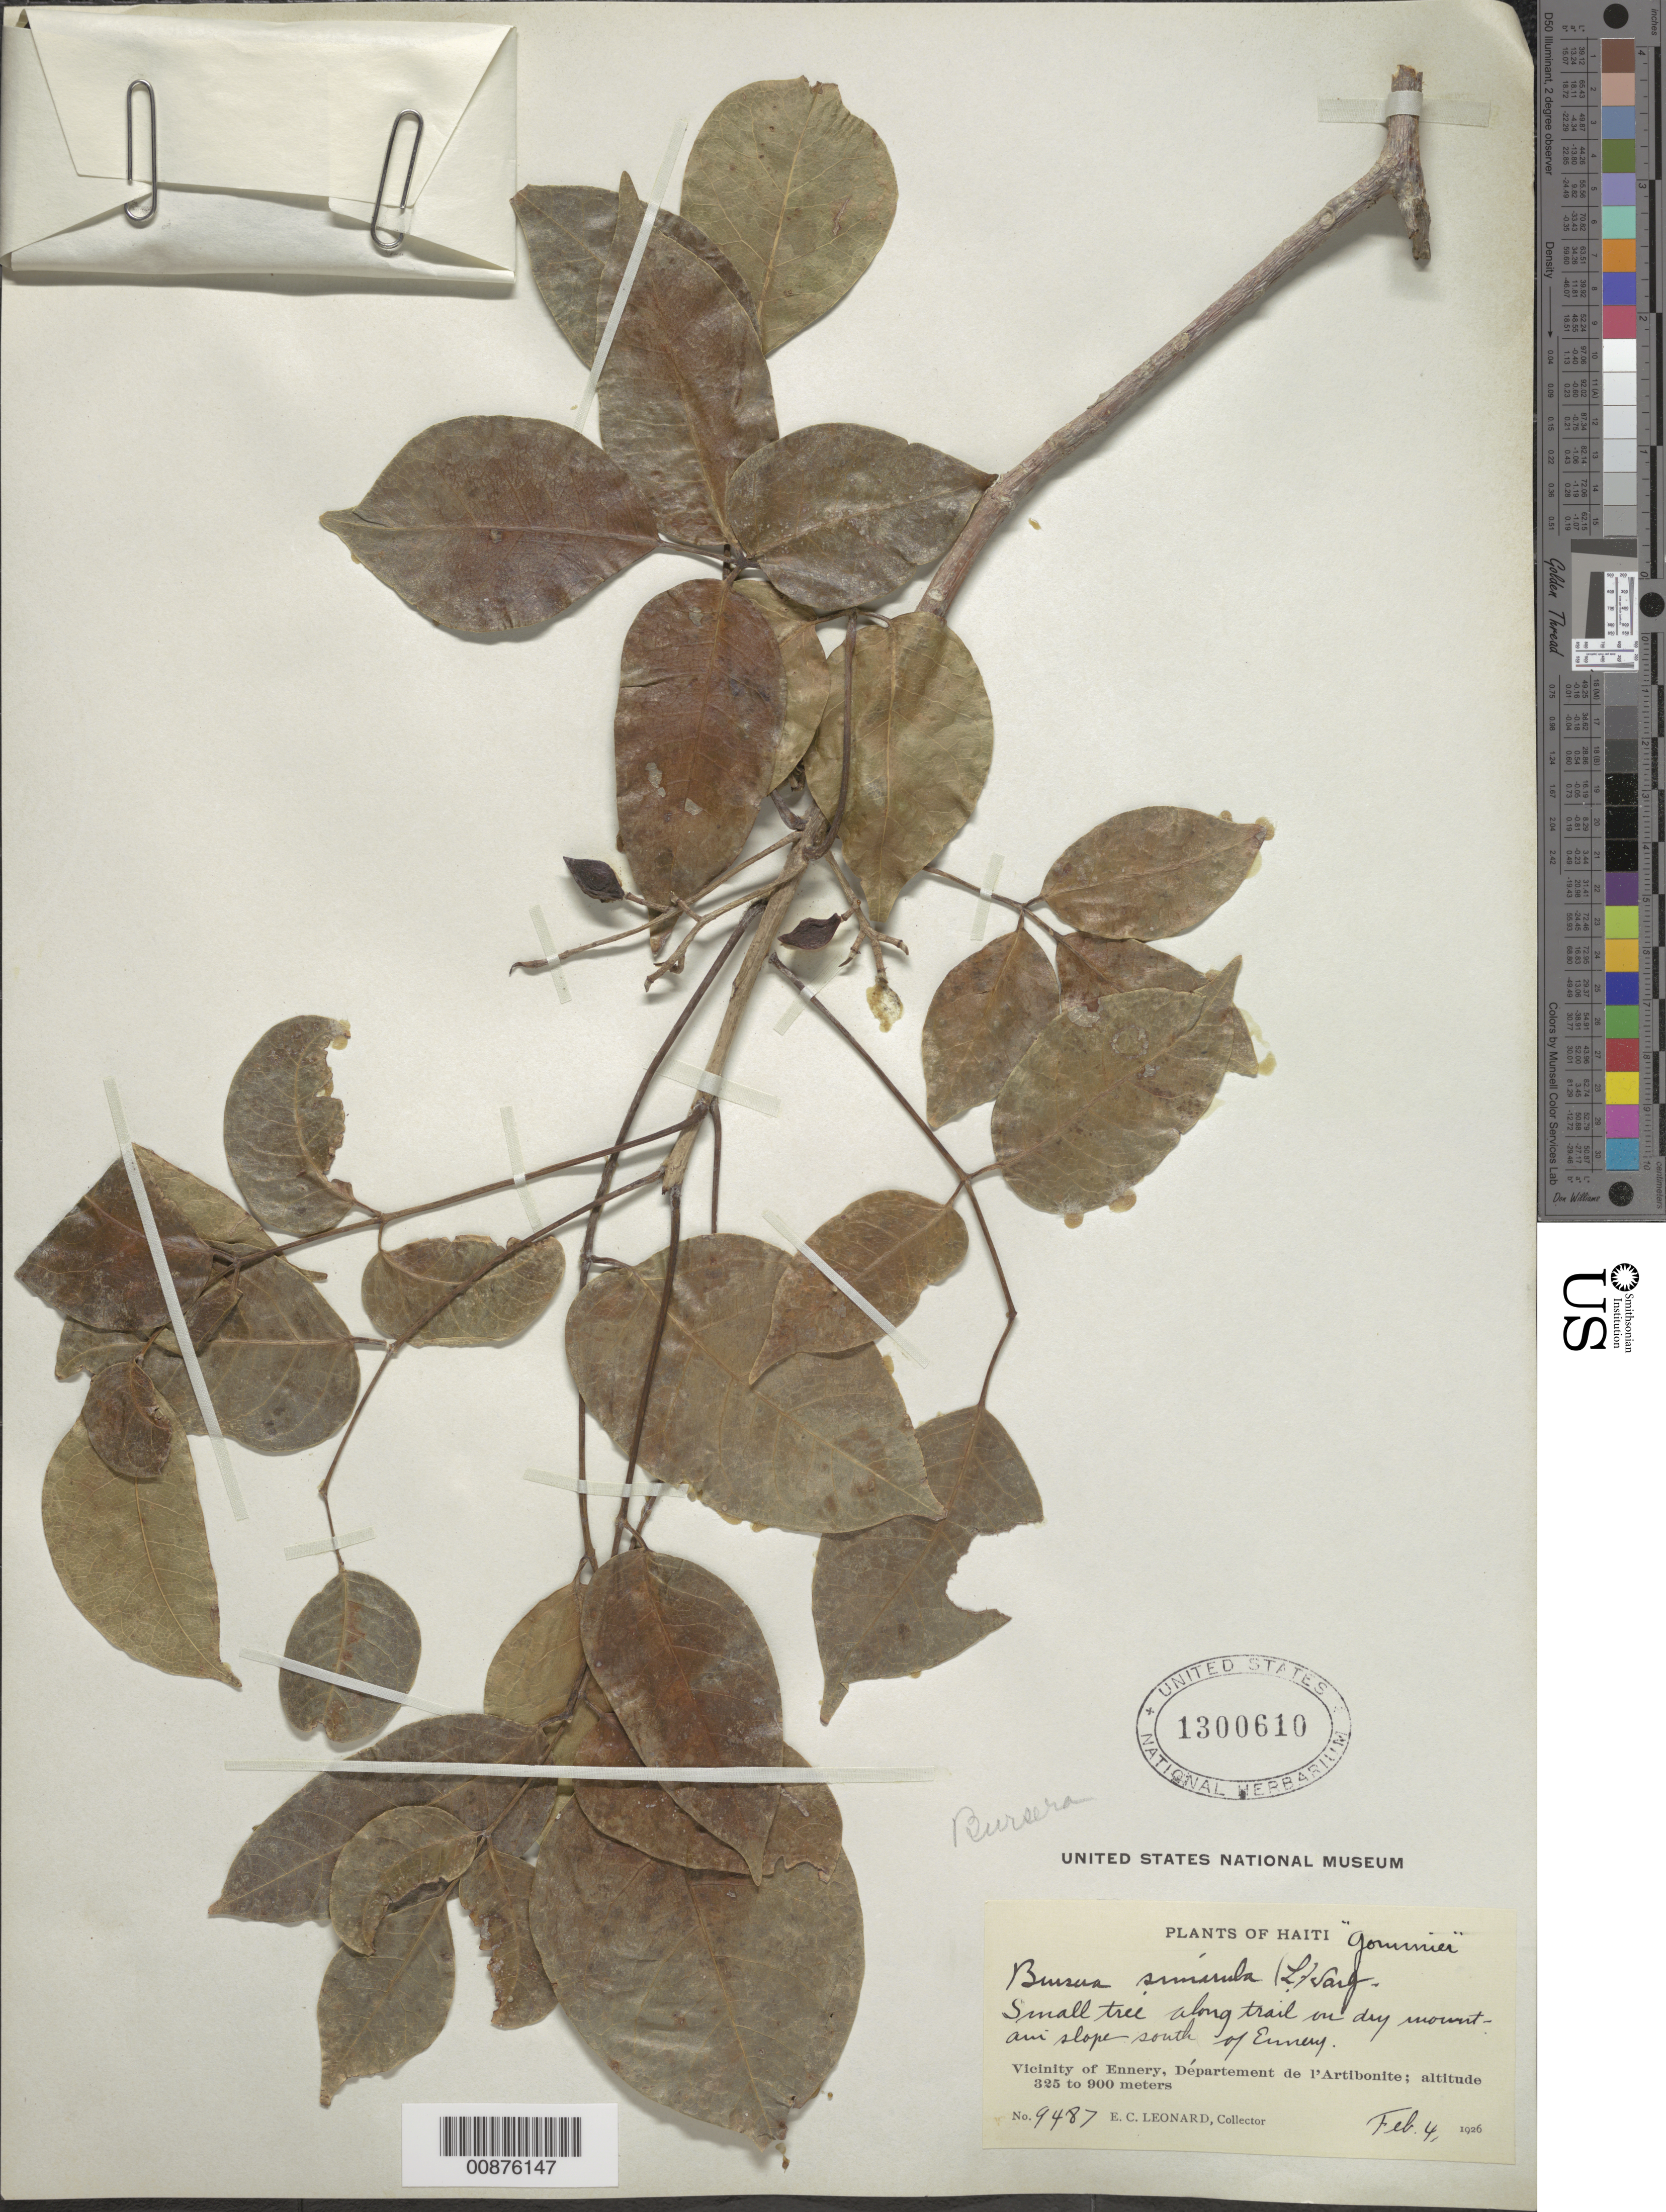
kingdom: Plantae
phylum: Tracheophyta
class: Magnoliopsida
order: Sapindales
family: Burseraceae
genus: Bursera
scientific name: Bursera simaruba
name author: (L.) Sarg.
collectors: E. C. Leonard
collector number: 9487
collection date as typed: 04 Feb 1926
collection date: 1926-02-04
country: Haiti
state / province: Artibonite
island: Hispaniola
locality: Vicinity of Ennery, mountain slope S of town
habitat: Along trail on dry mountain slope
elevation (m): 325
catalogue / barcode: US 1300610